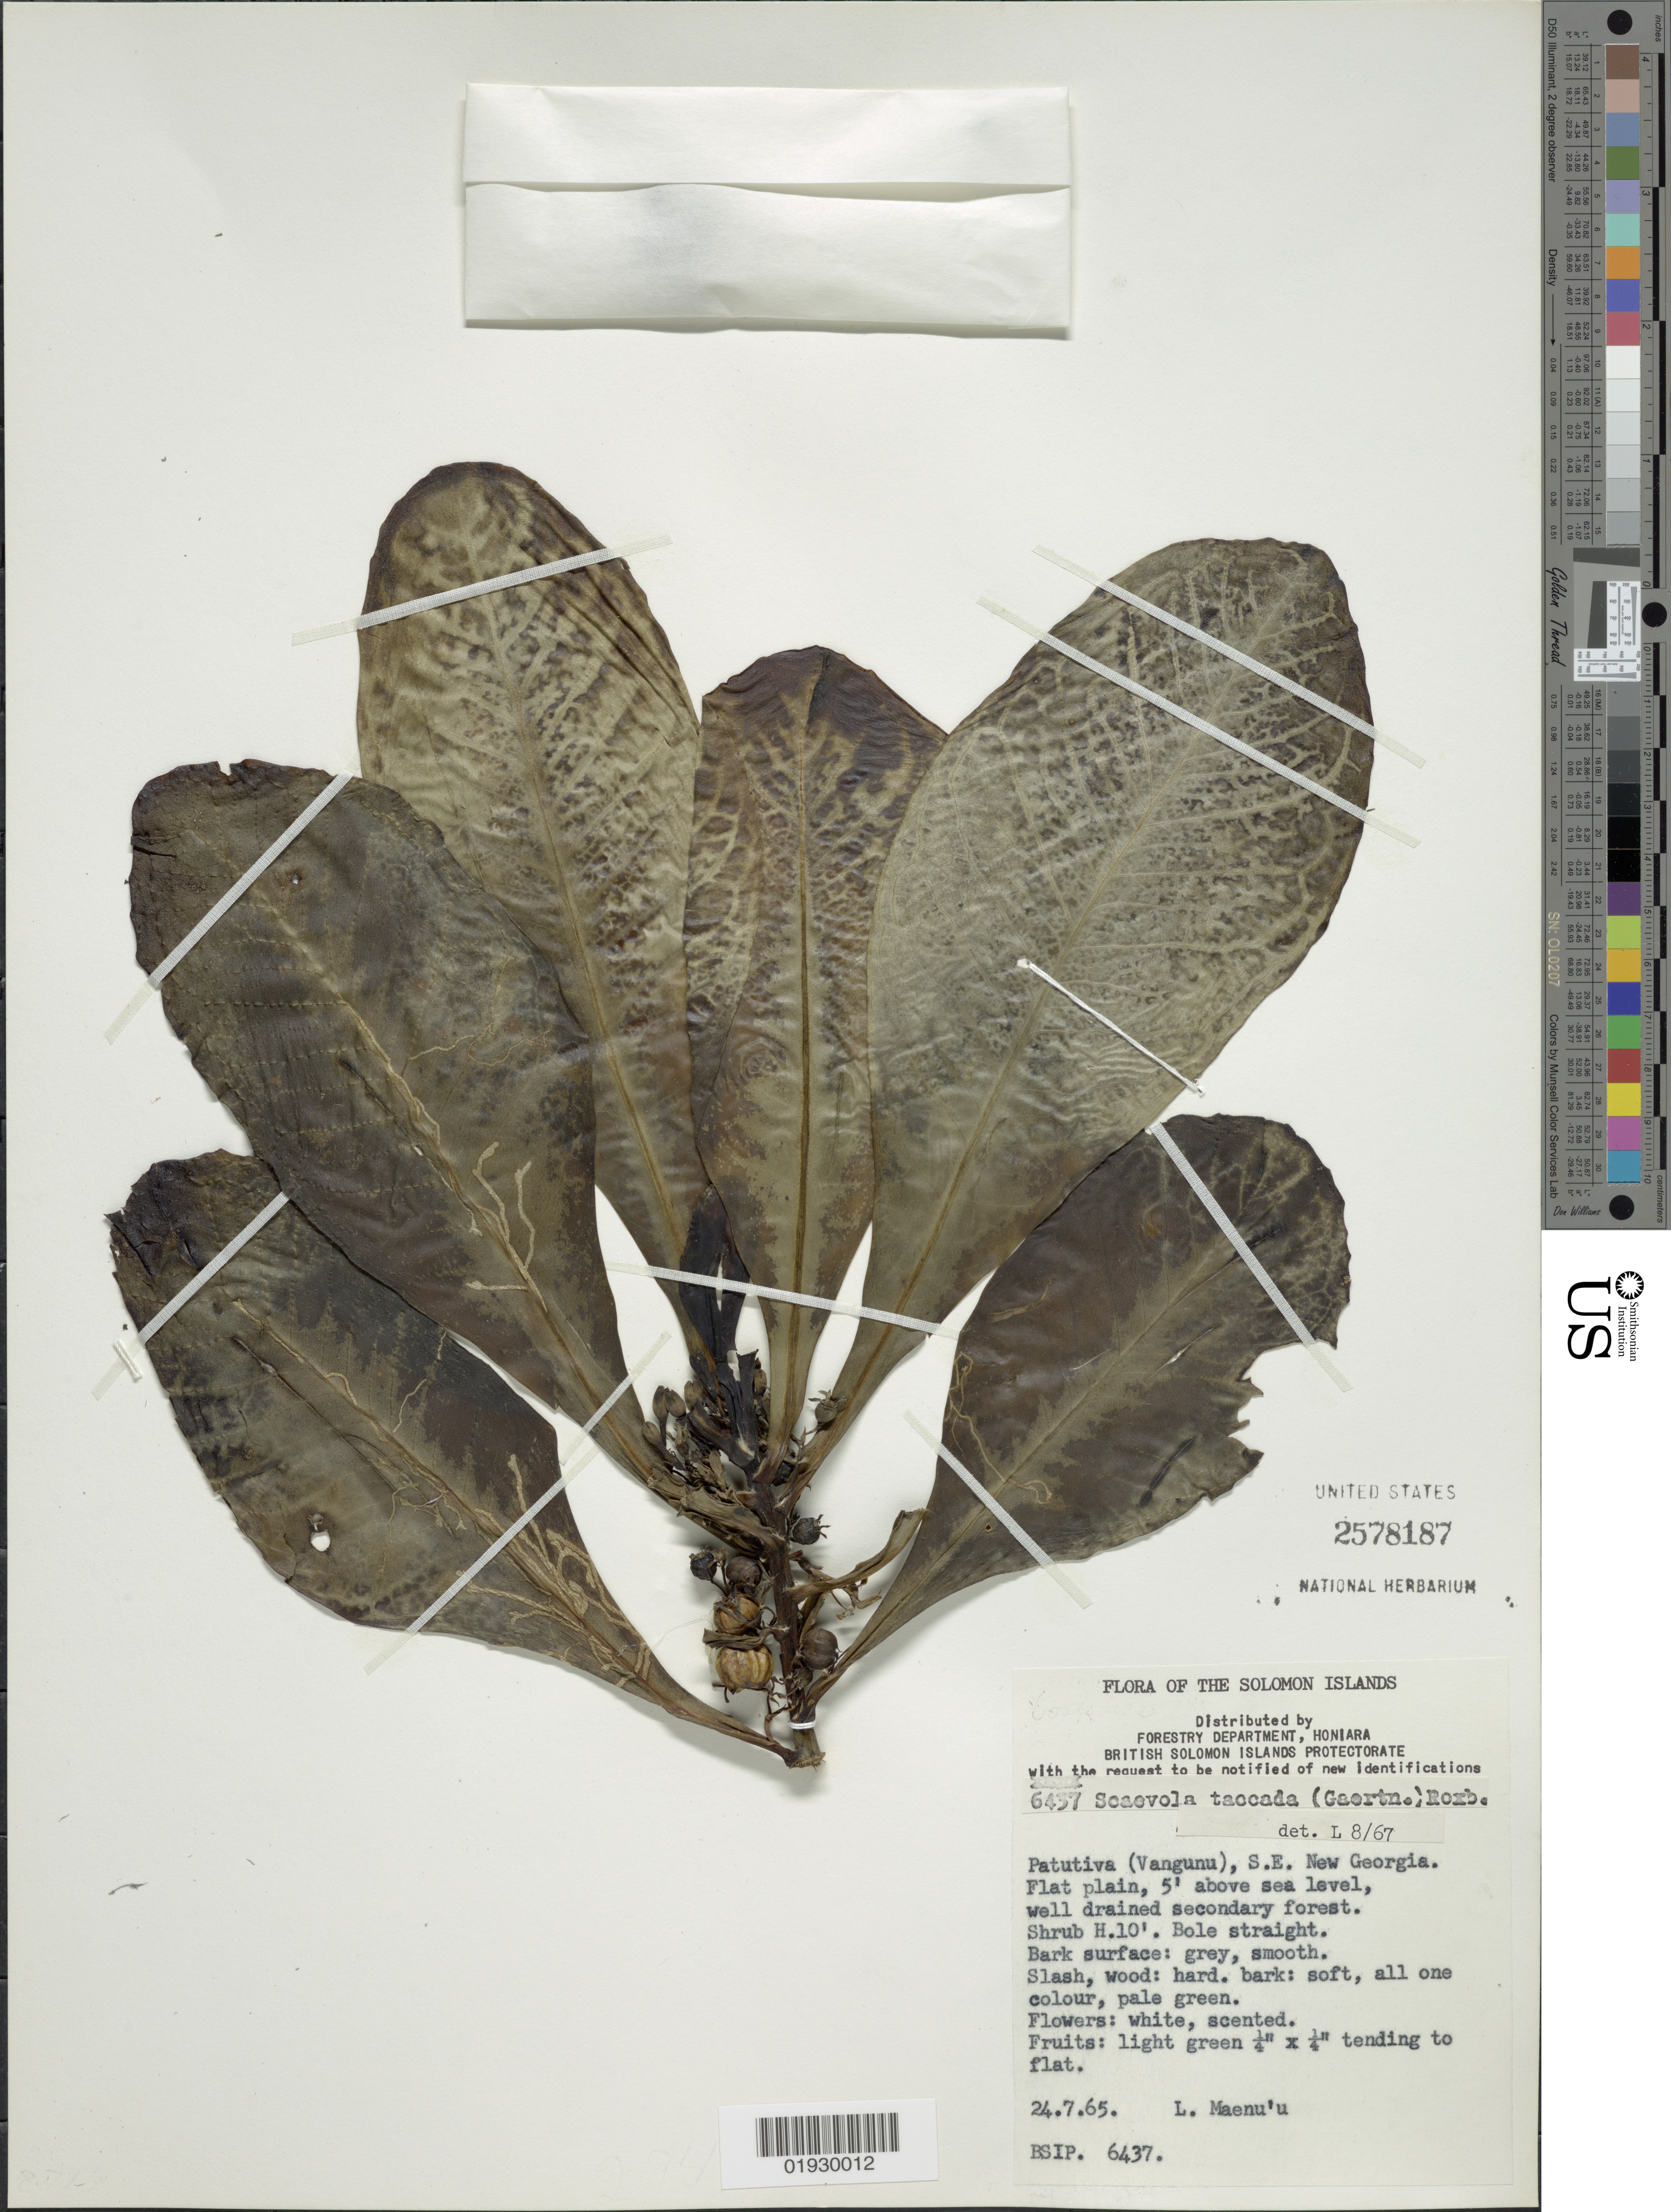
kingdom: Plantae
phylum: Tracheophyta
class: Magnoliopsida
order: Asterales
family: Goodeniaceae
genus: Scaevola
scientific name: Scaevola taccada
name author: (Gaertn.) Roxb.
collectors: L. Maenu'u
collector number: BSIP6437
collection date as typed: Transcribed d/m/y: 24/7/65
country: Solomon Islands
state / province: Solomon Islands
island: New Georgia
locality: Patutiva (Vangunu), S.E. New Georgia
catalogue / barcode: US 2578187